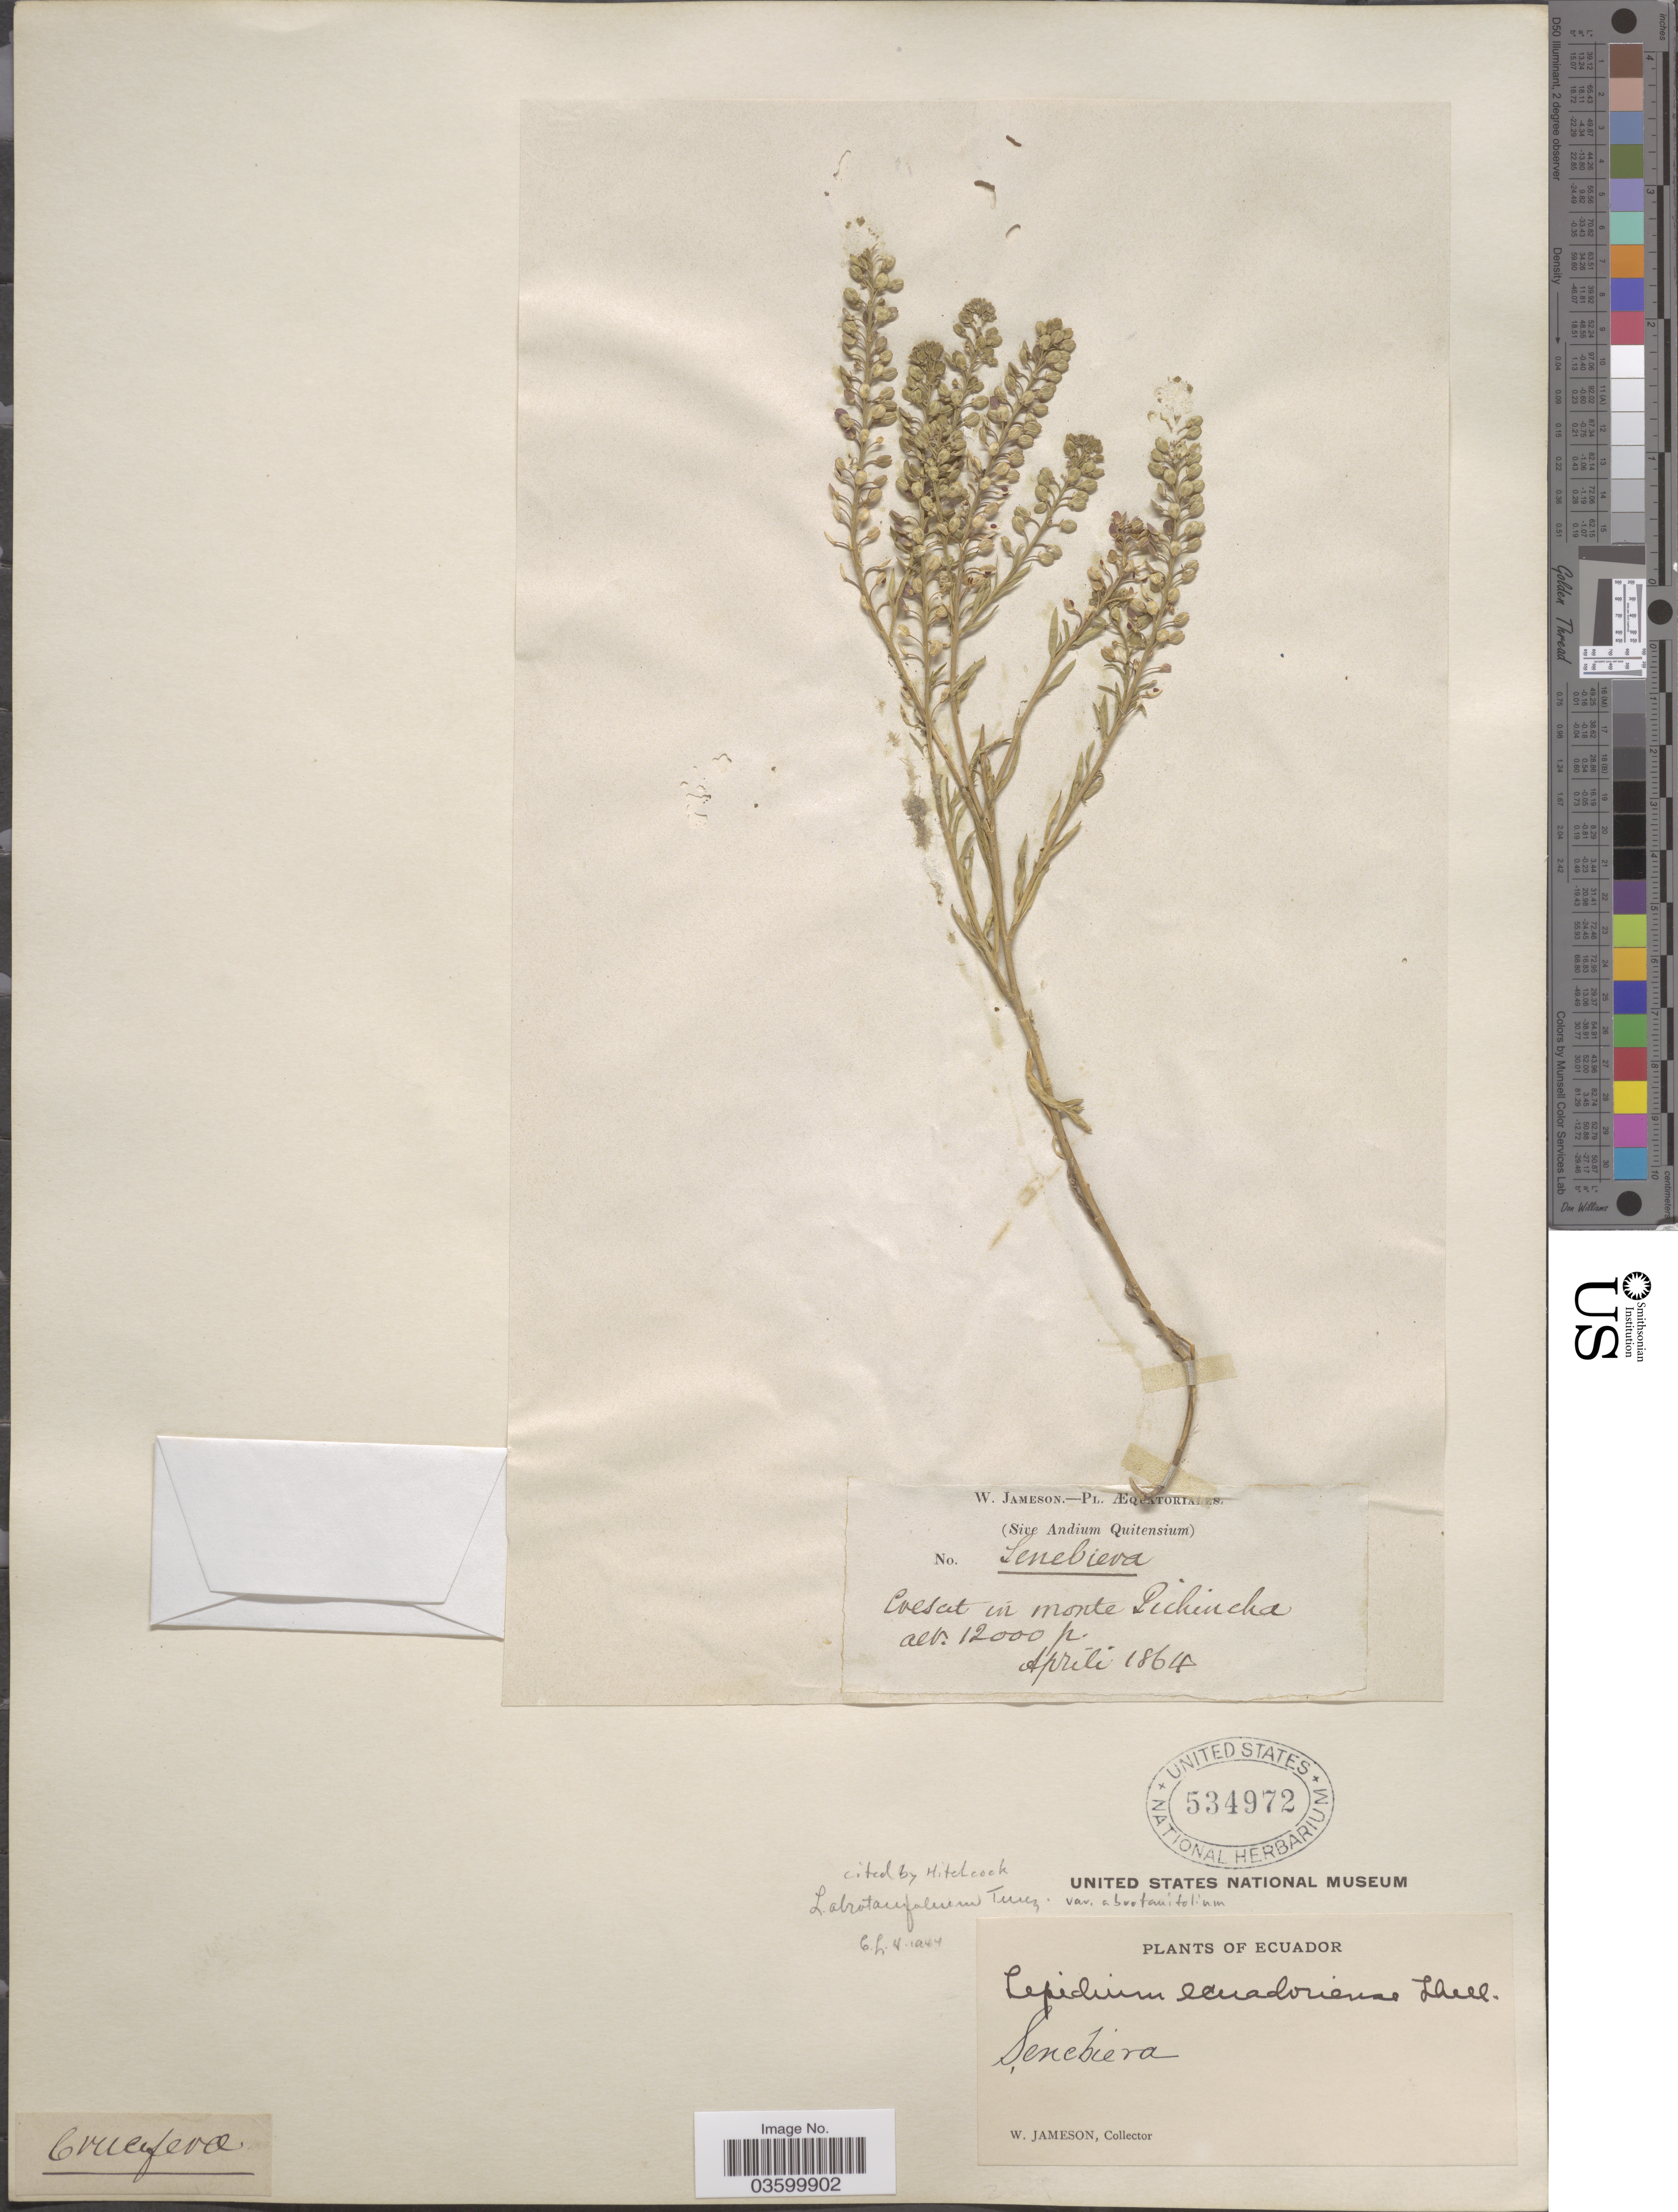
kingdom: Plantae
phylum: Tracheophyta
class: Magnoliopsida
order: Brassicales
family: Brassicaceae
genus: Lepidium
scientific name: Lepidium abrotanifolium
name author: Turcz.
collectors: W. Jameson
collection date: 1864-04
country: Ecuador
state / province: Pichincha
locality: Crescit in monte Pichincha.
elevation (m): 3658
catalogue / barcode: US 534972